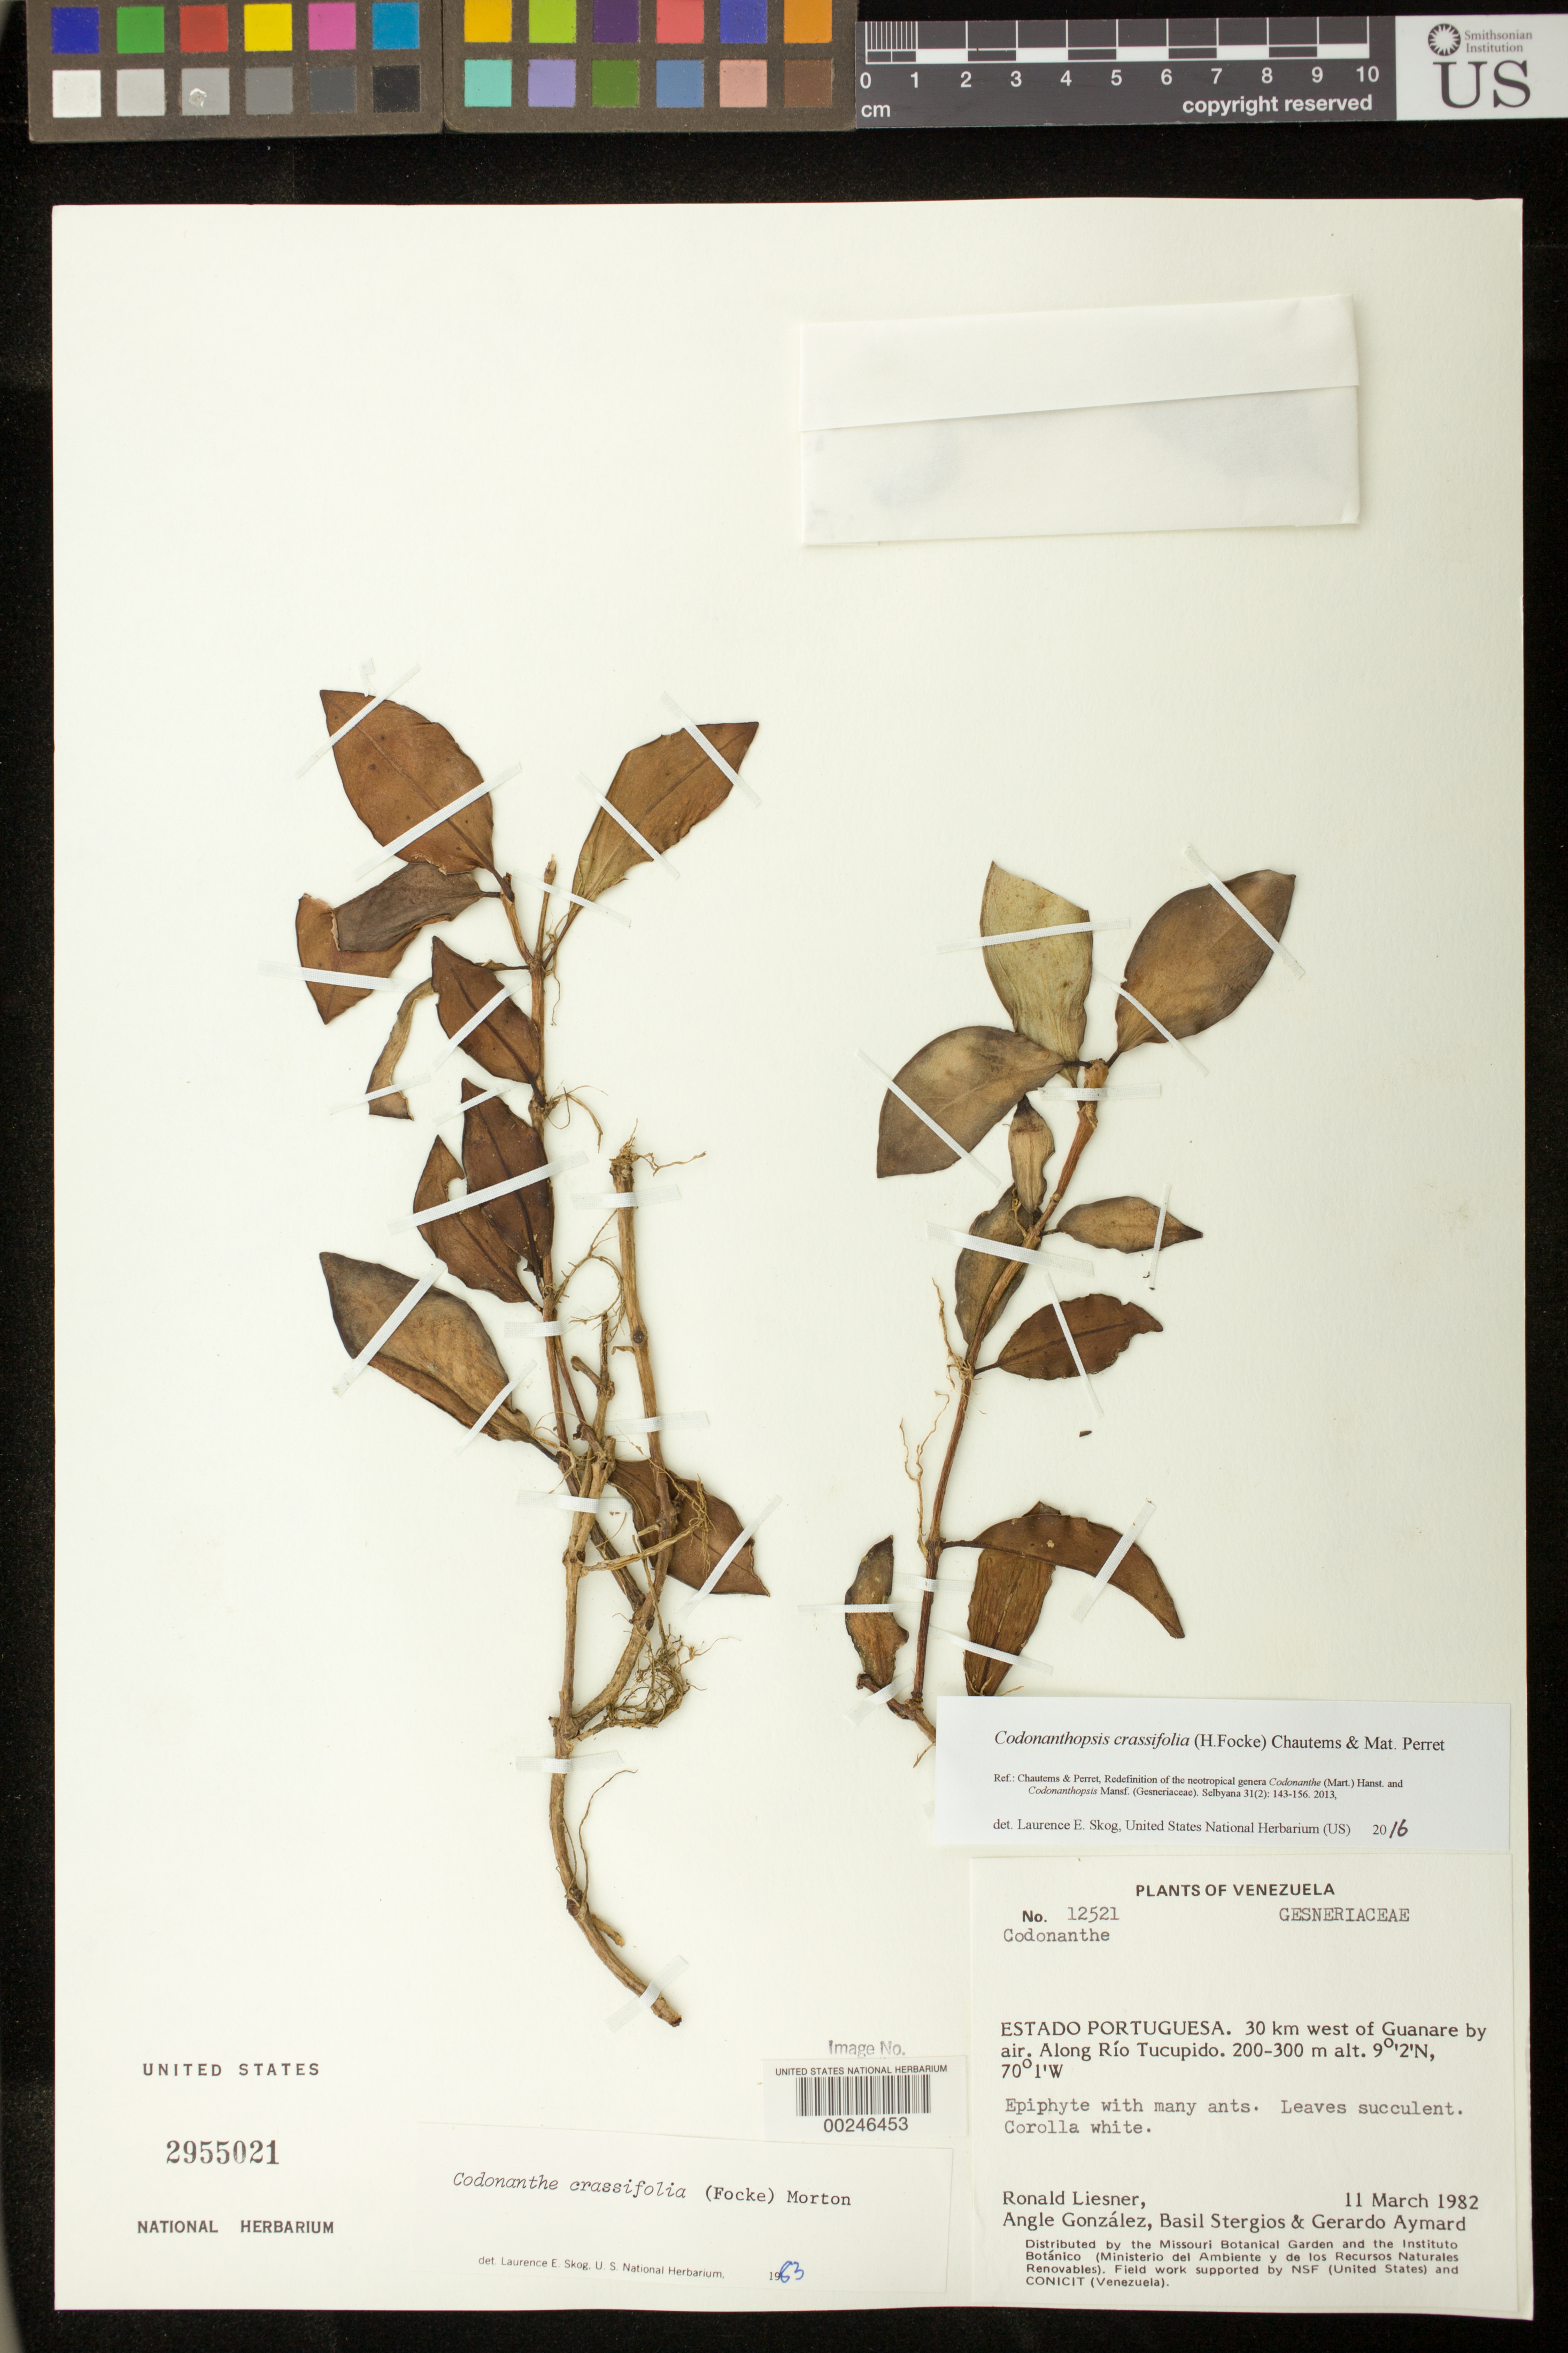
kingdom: Plantae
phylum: Tracheophyta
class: Magnoliopsida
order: Lamiales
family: Gesneriaceae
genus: Codonanthopsis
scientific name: Codonanthopsis crassifolia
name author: (H. Focke) Chautems & Mat.Perret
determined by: Skog, Laurence E.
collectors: R. L. Liesner, A. C. González, B. G. Stergios & G. A. Aymard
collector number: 12521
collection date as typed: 11 Mar 1982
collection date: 1982-03-11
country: Venezuela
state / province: Portuguesa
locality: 30 km W of Guanare by air, along Rio Tucupido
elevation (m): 200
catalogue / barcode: US 2955021